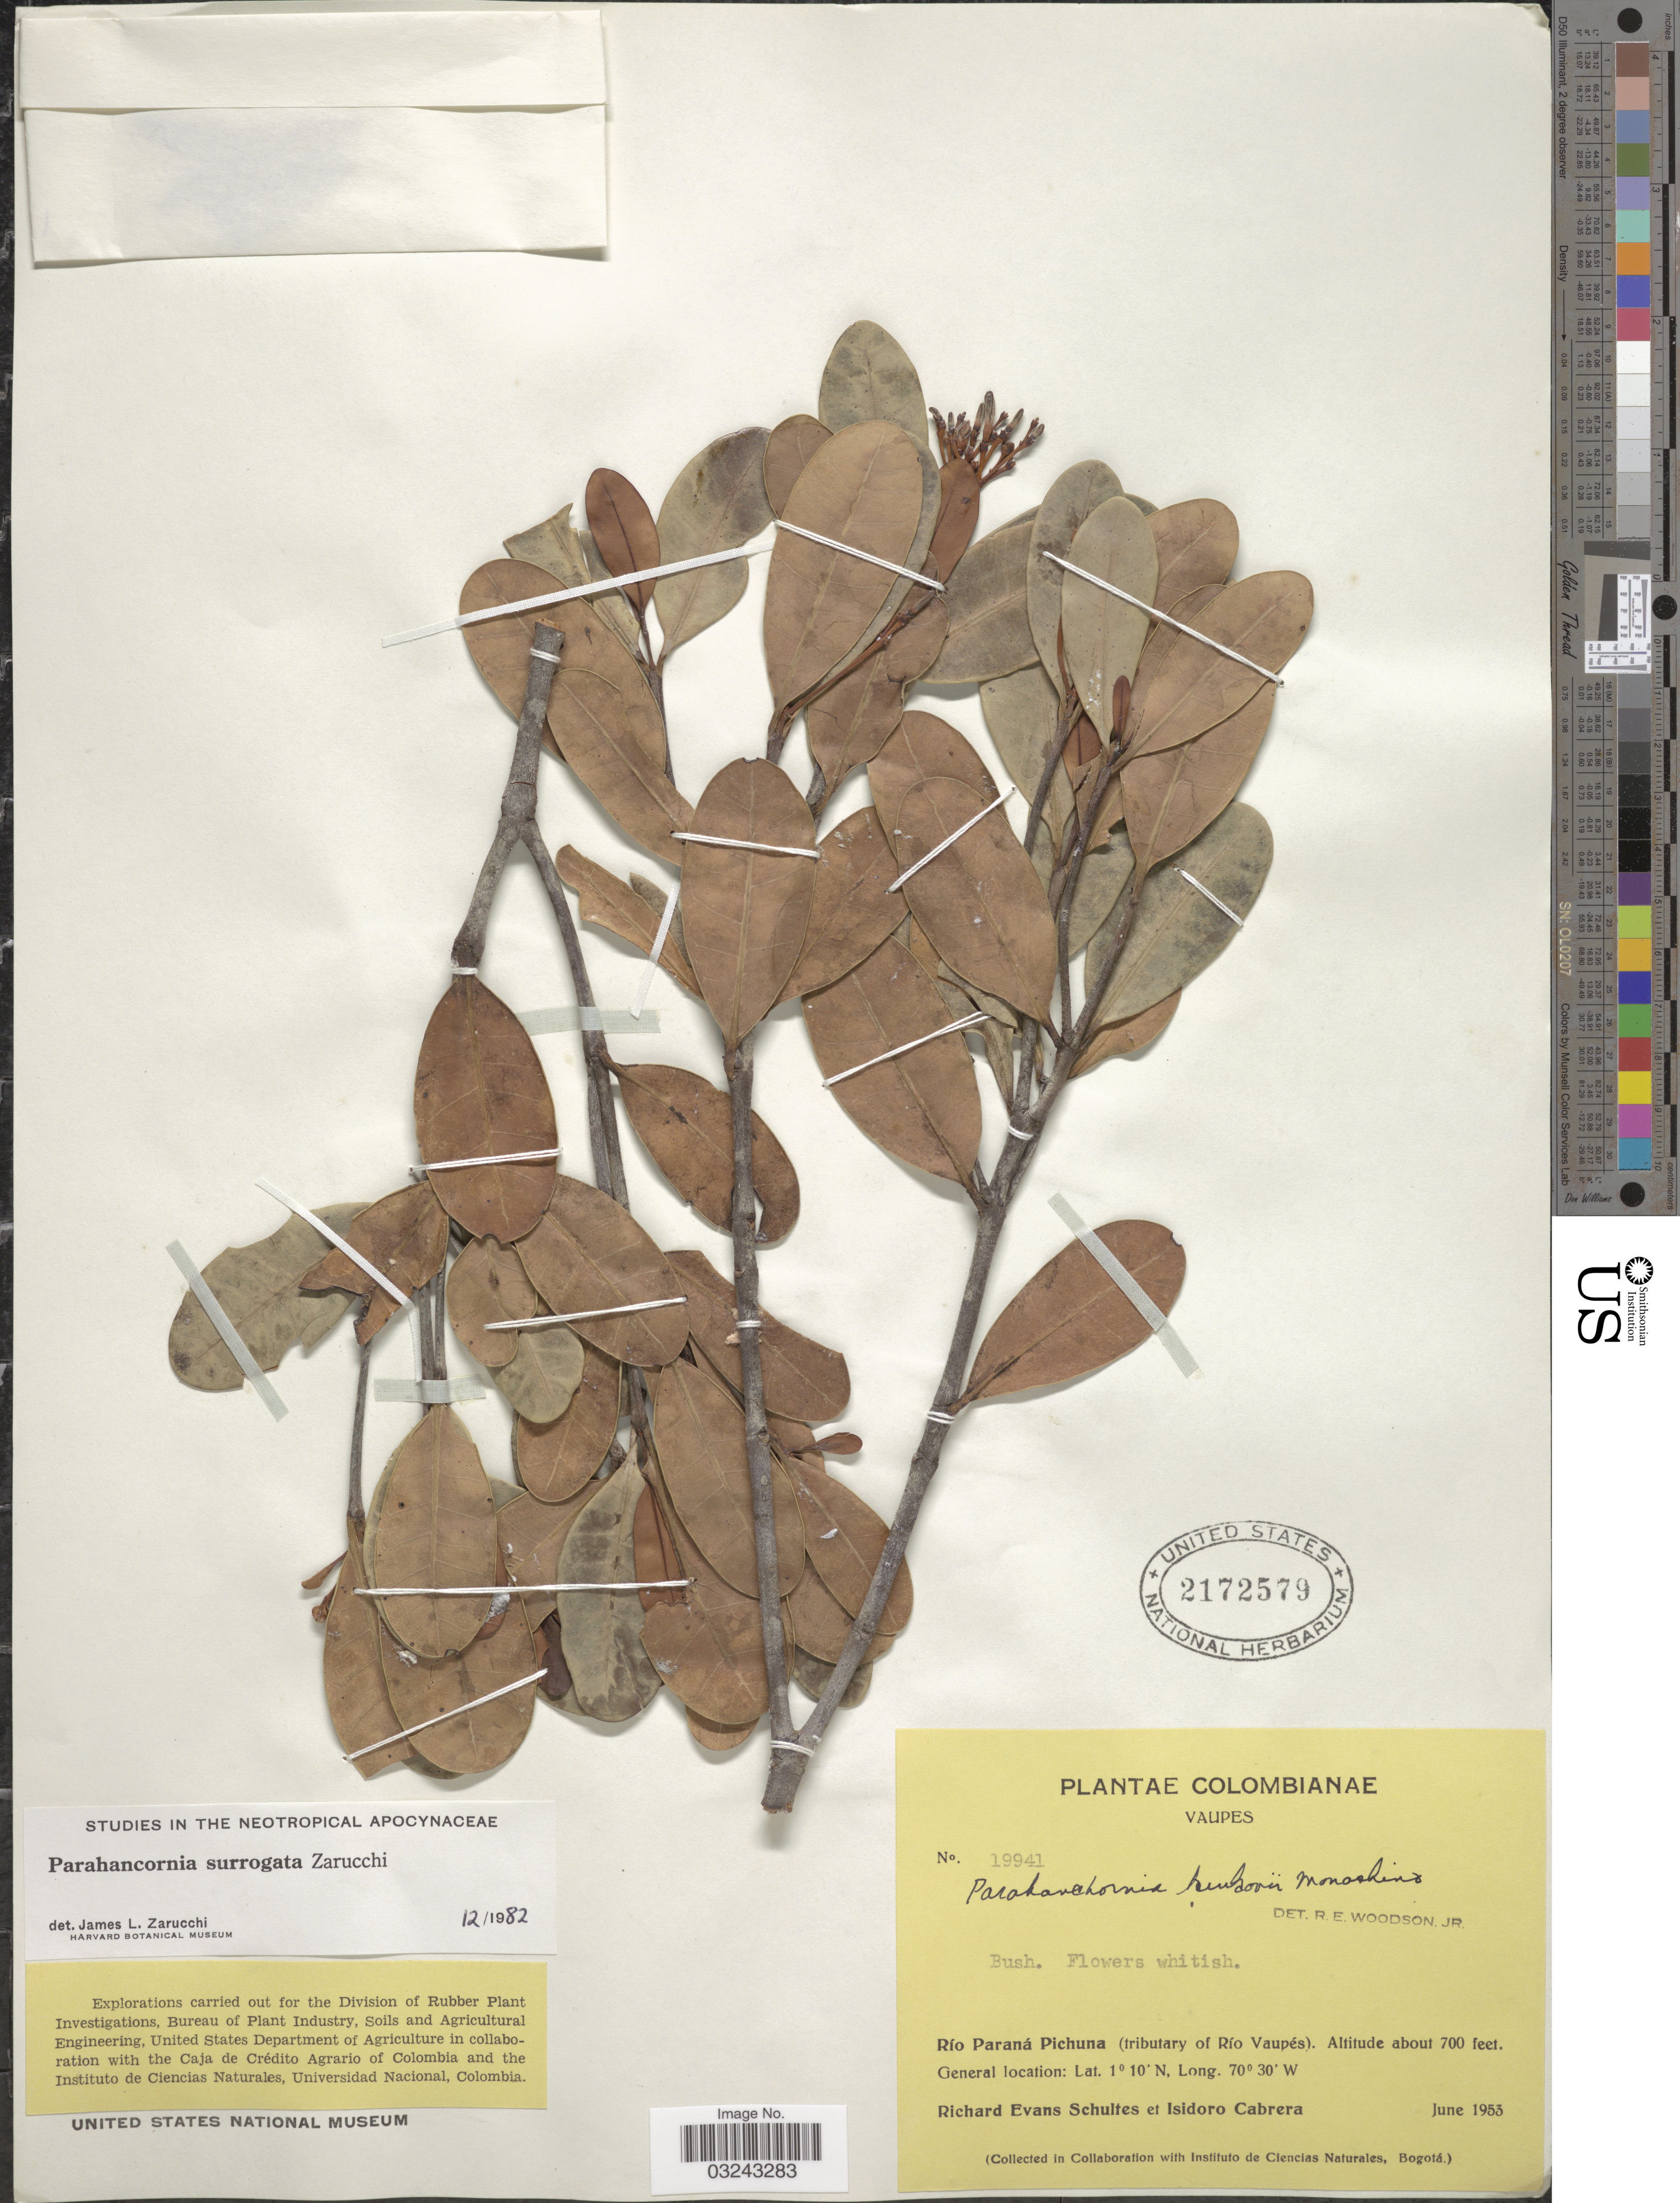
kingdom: Plantae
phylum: Tracheophyta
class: Magnoliopsida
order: Gentianales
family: Apocynaceae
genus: Parahancornia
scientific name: Parahancornia surrogata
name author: Zarucchi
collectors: R. E. Schultes & I. Cabrera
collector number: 19941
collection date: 1953-06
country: Colombia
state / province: Vaupés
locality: Río Paraná Pichuna (tributary of Río Vaupés).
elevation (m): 213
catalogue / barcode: US 2172579